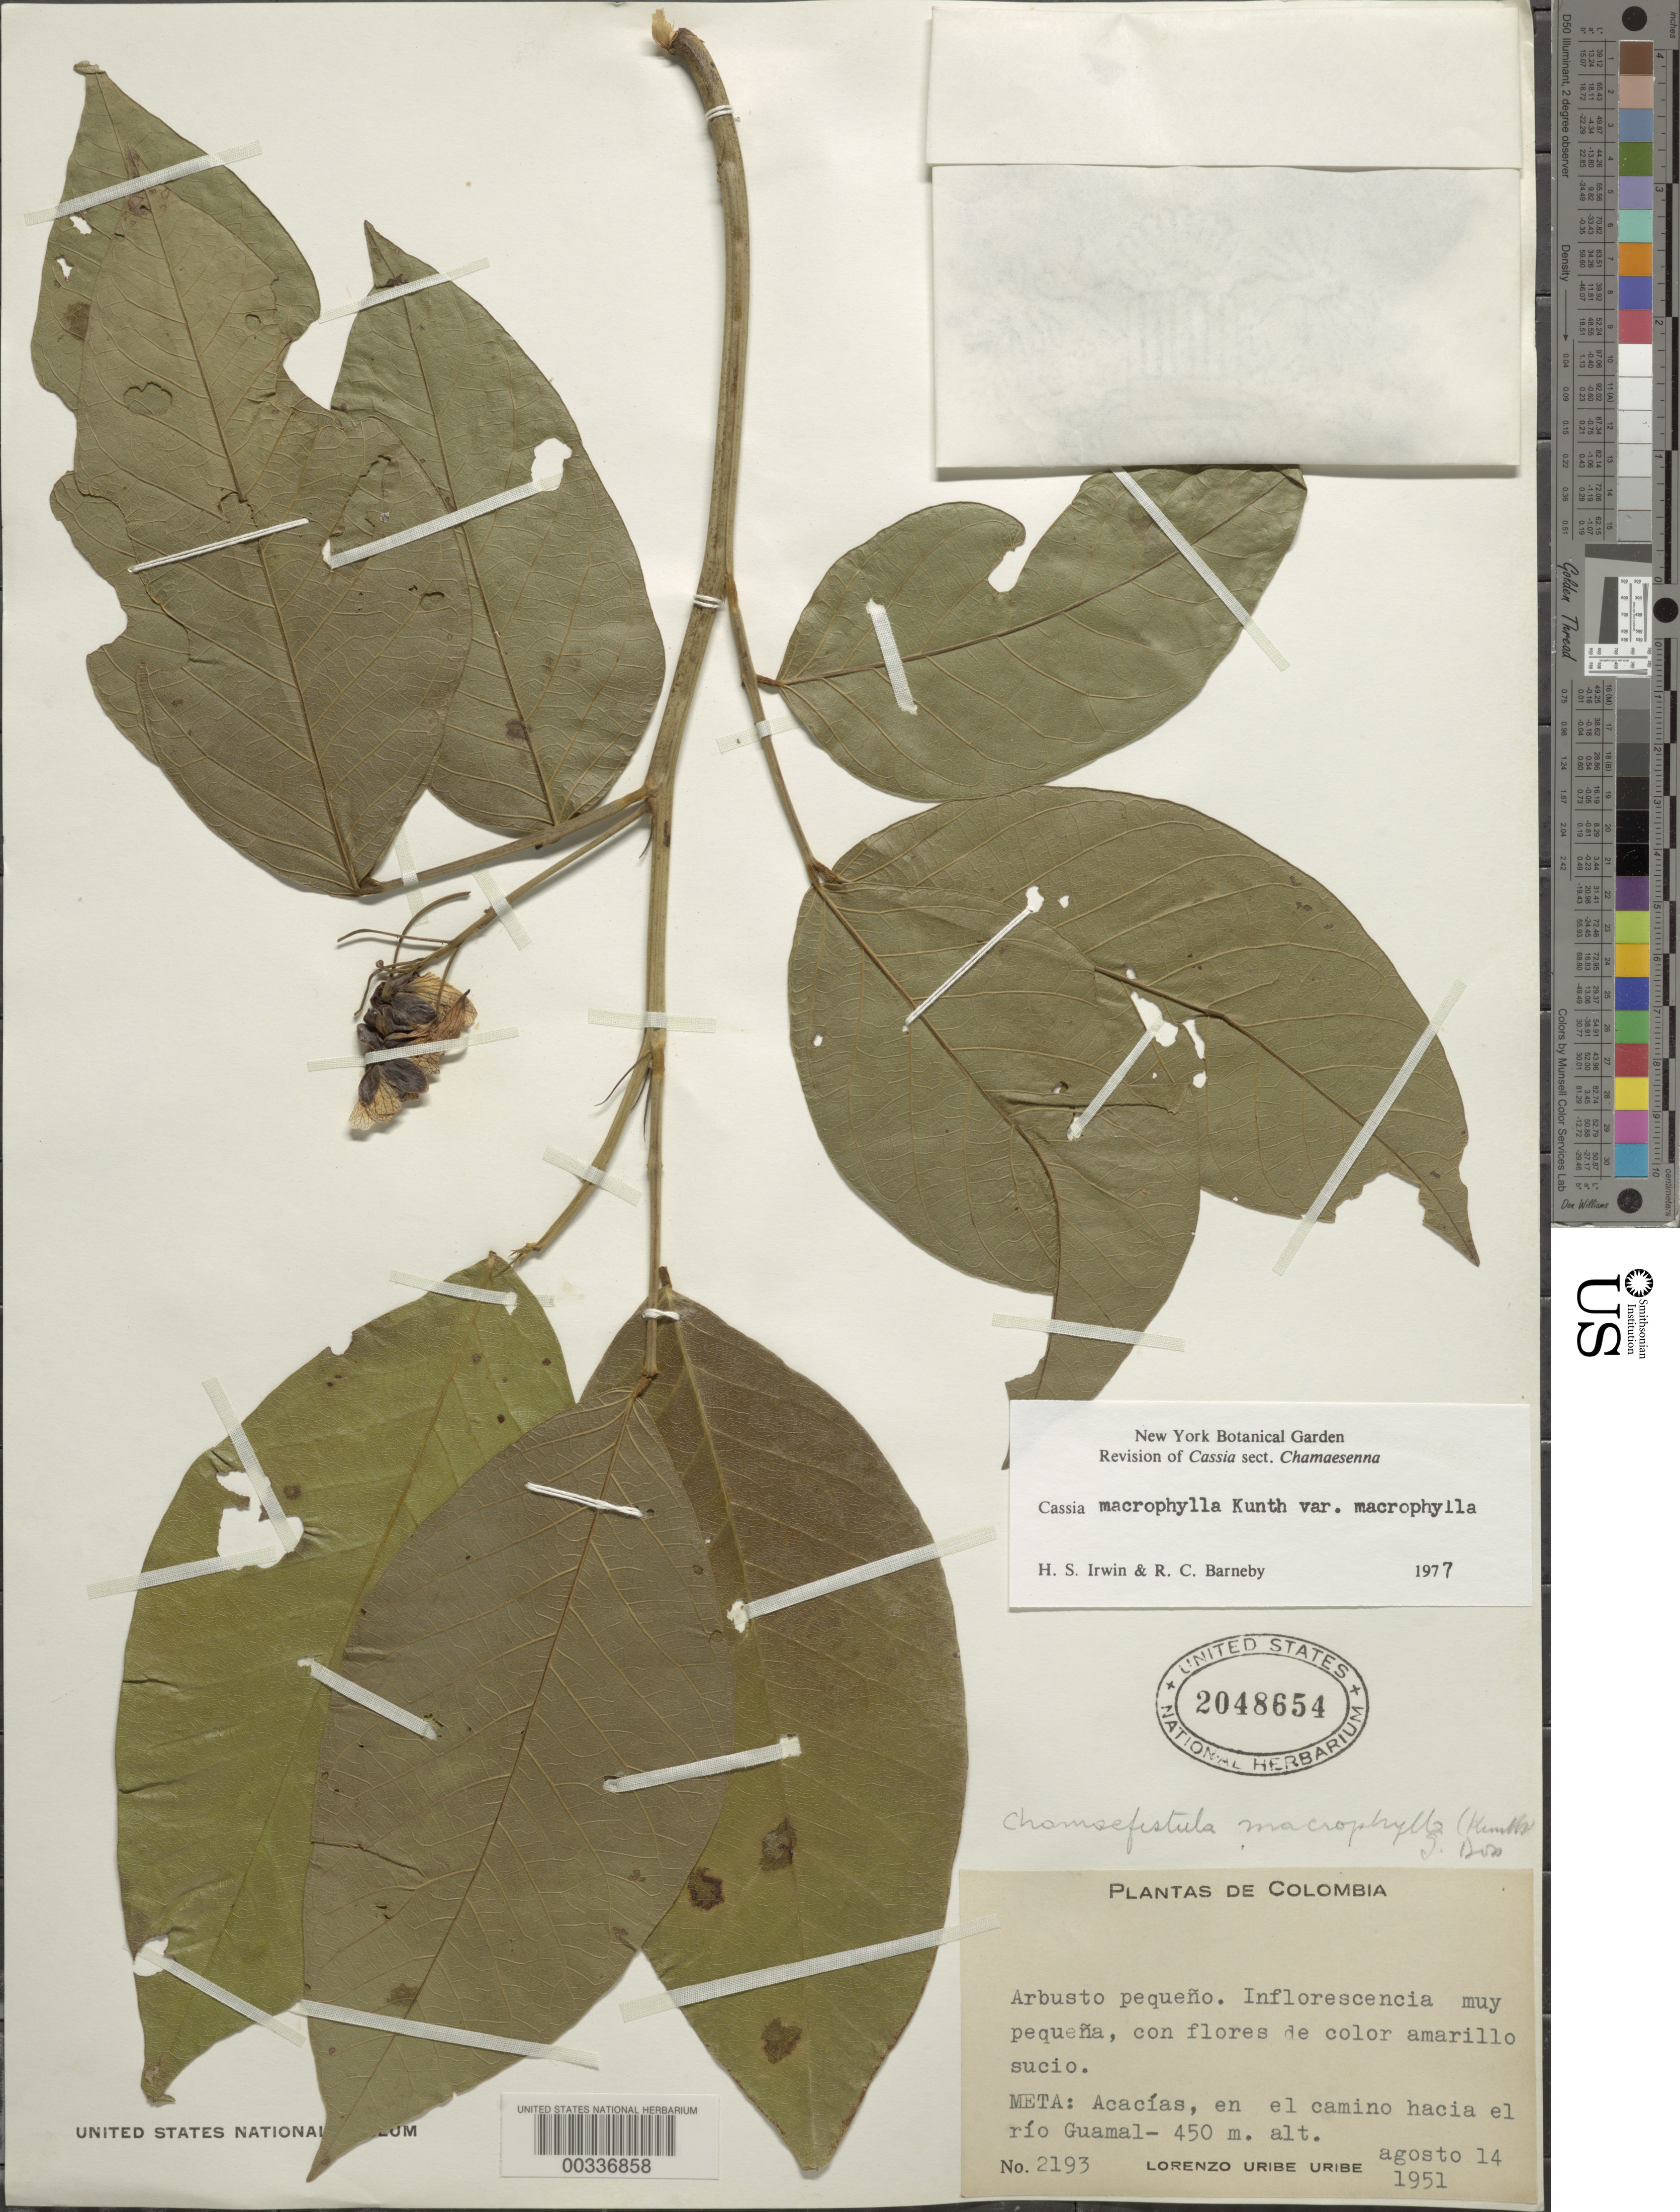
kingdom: Plantae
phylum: Tracheophyta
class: Magnoliopsida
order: Fabales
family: Fabaceae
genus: Senna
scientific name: Senna macrophylla var. macrophylla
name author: (Kunth) H.S. Irwin & Barneby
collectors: L. Uribe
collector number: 2193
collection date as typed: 14 Aug 1951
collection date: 1951-08-14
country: Colombia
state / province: Meta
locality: Acacias, on the road towards the Rio Guamal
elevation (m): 450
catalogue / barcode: US 2048654